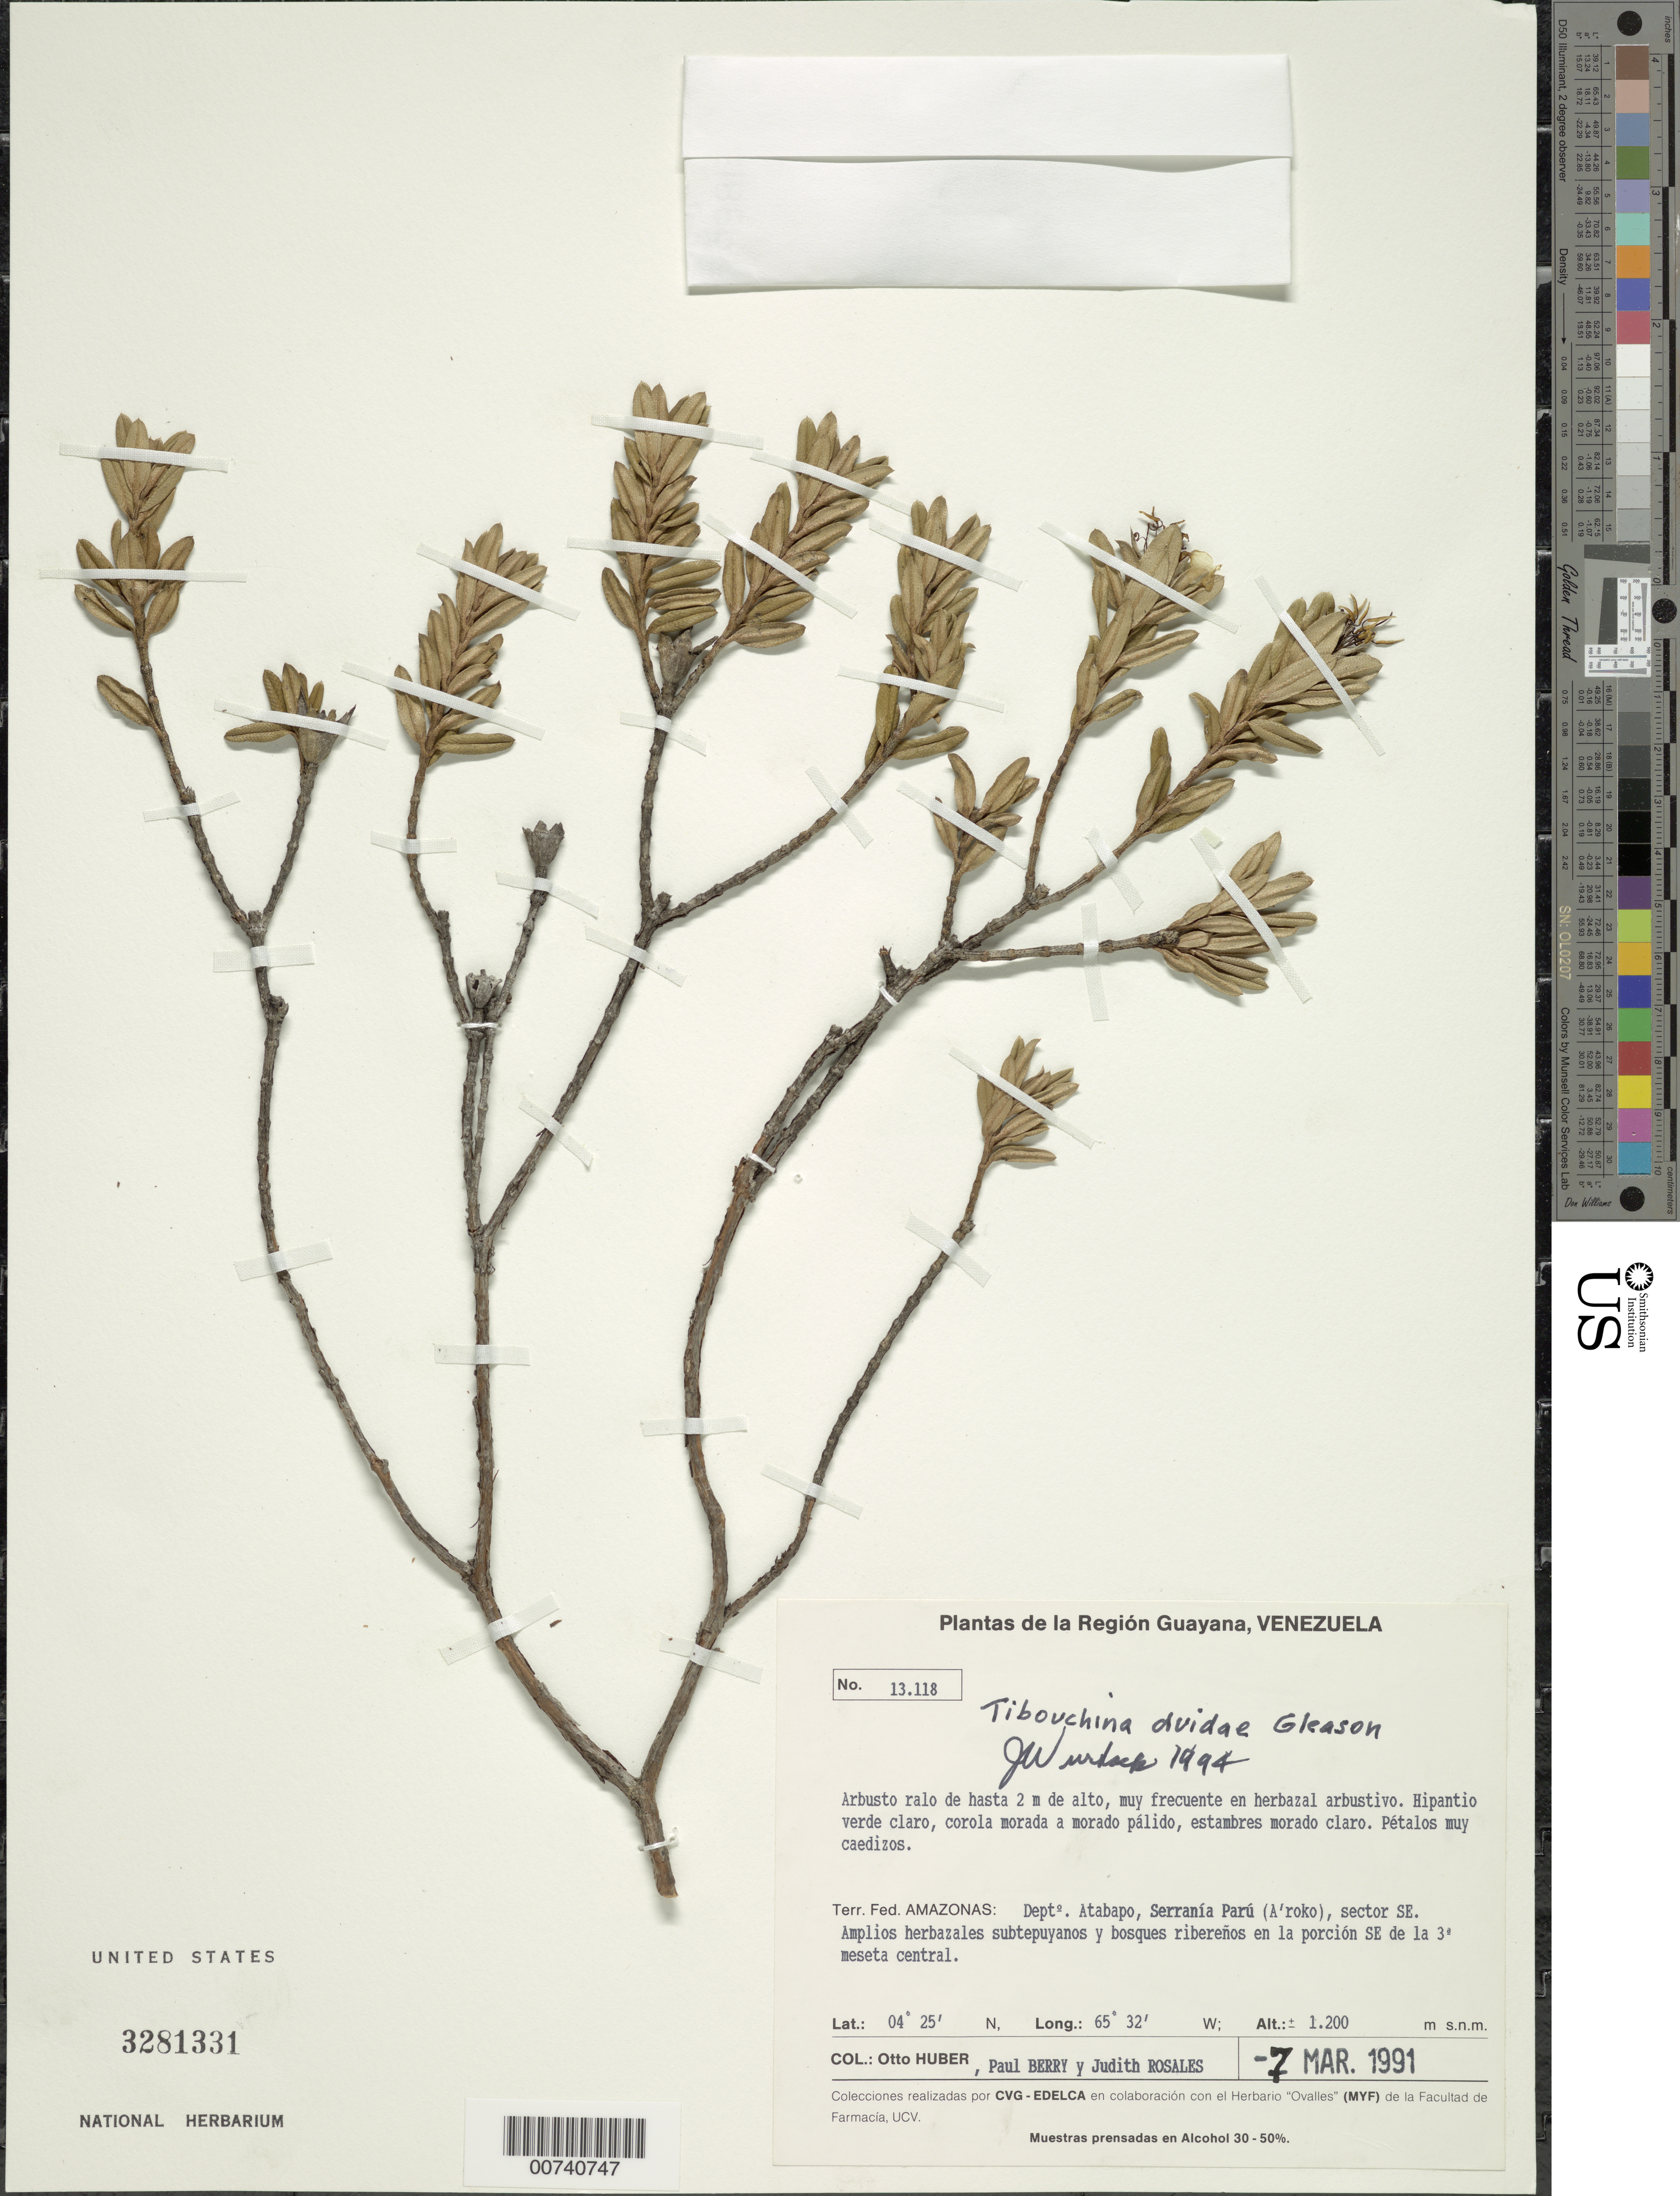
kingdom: Plantae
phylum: Tracheophyta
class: Magnoliopsida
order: Myrtales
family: Melastomataceae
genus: Tibouchina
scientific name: Tibouchina duidae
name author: Gleason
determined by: Wurdack, John J., (US), US (UNITED STATES)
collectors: O. Huber, P. Berry & J. Rosales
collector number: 13118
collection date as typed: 7-Mar-91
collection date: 1991-03-07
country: Venezuela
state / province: Amazonas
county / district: Atabapo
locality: Serrania Paru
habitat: Herbazal arbustivo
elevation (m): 1200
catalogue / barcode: US 3281331